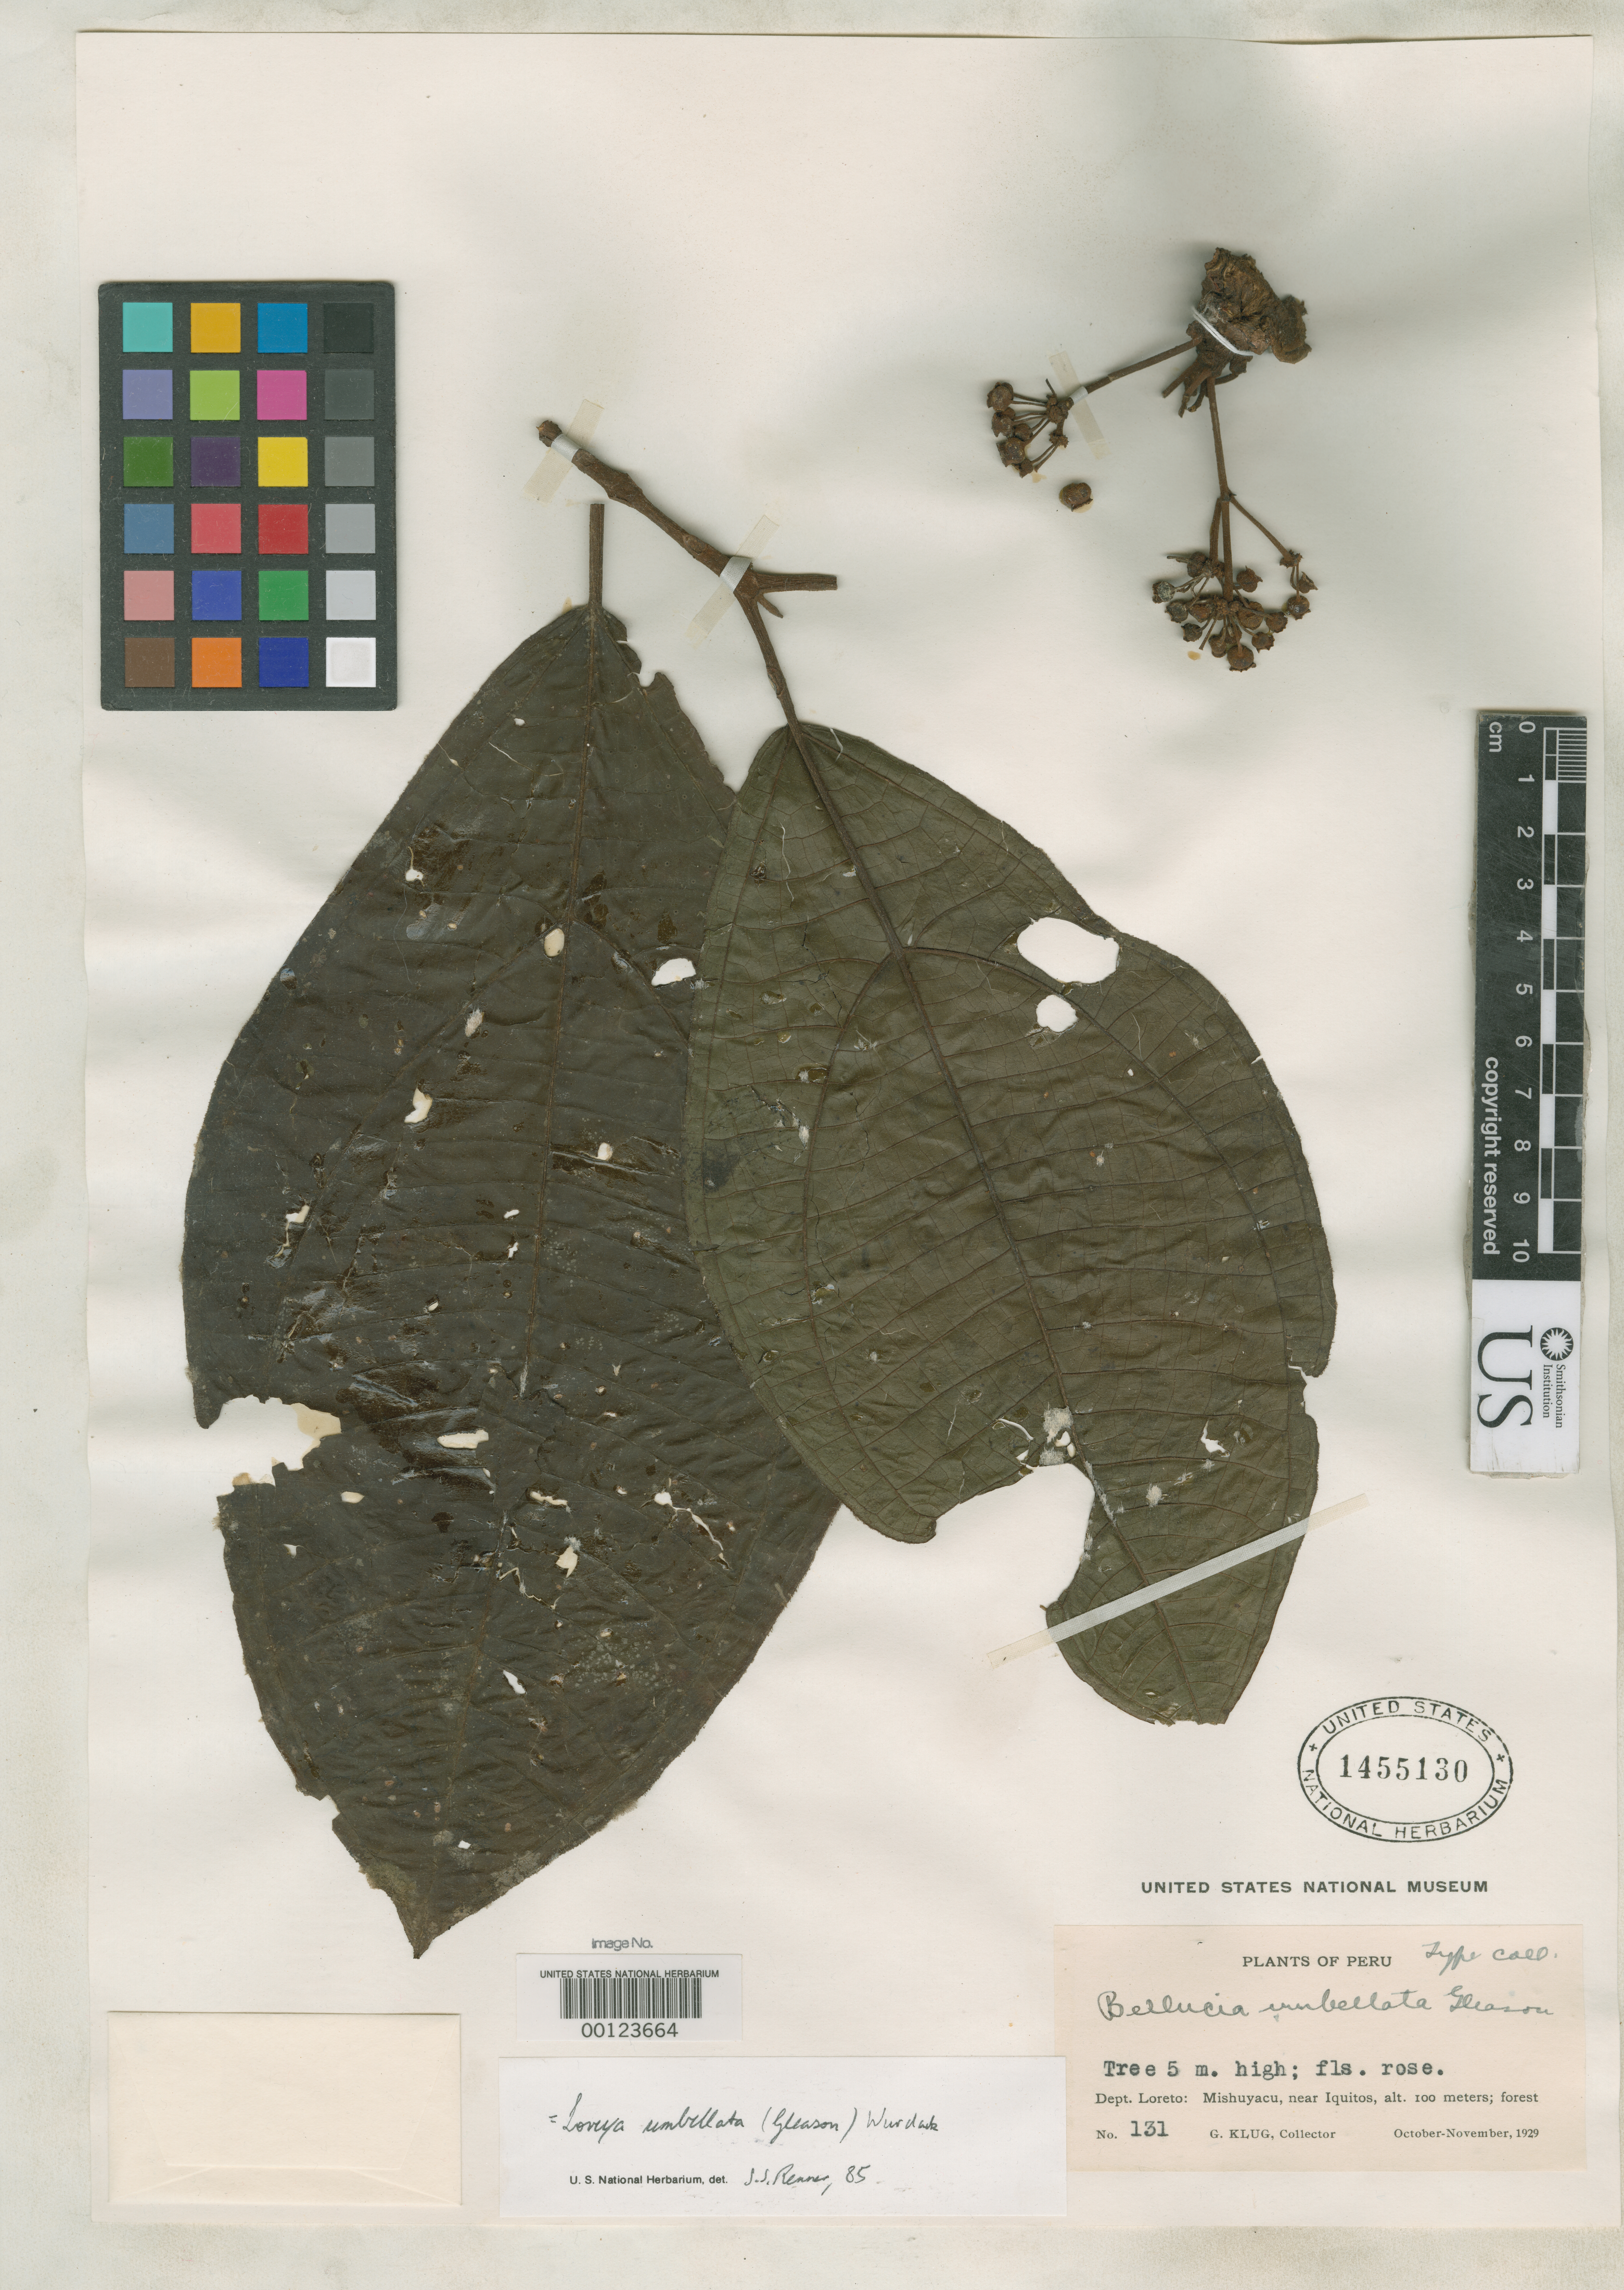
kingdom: Plantae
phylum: Tracheophyta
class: Magnoliopsida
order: Myrtales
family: Melastomataceae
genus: Bellucia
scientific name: Bellucia umbellata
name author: Gleason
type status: Isotype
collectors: G. Klug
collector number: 131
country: Peru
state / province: Loreto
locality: Mishuyacu, near Iquitos.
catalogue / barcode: US 1455130